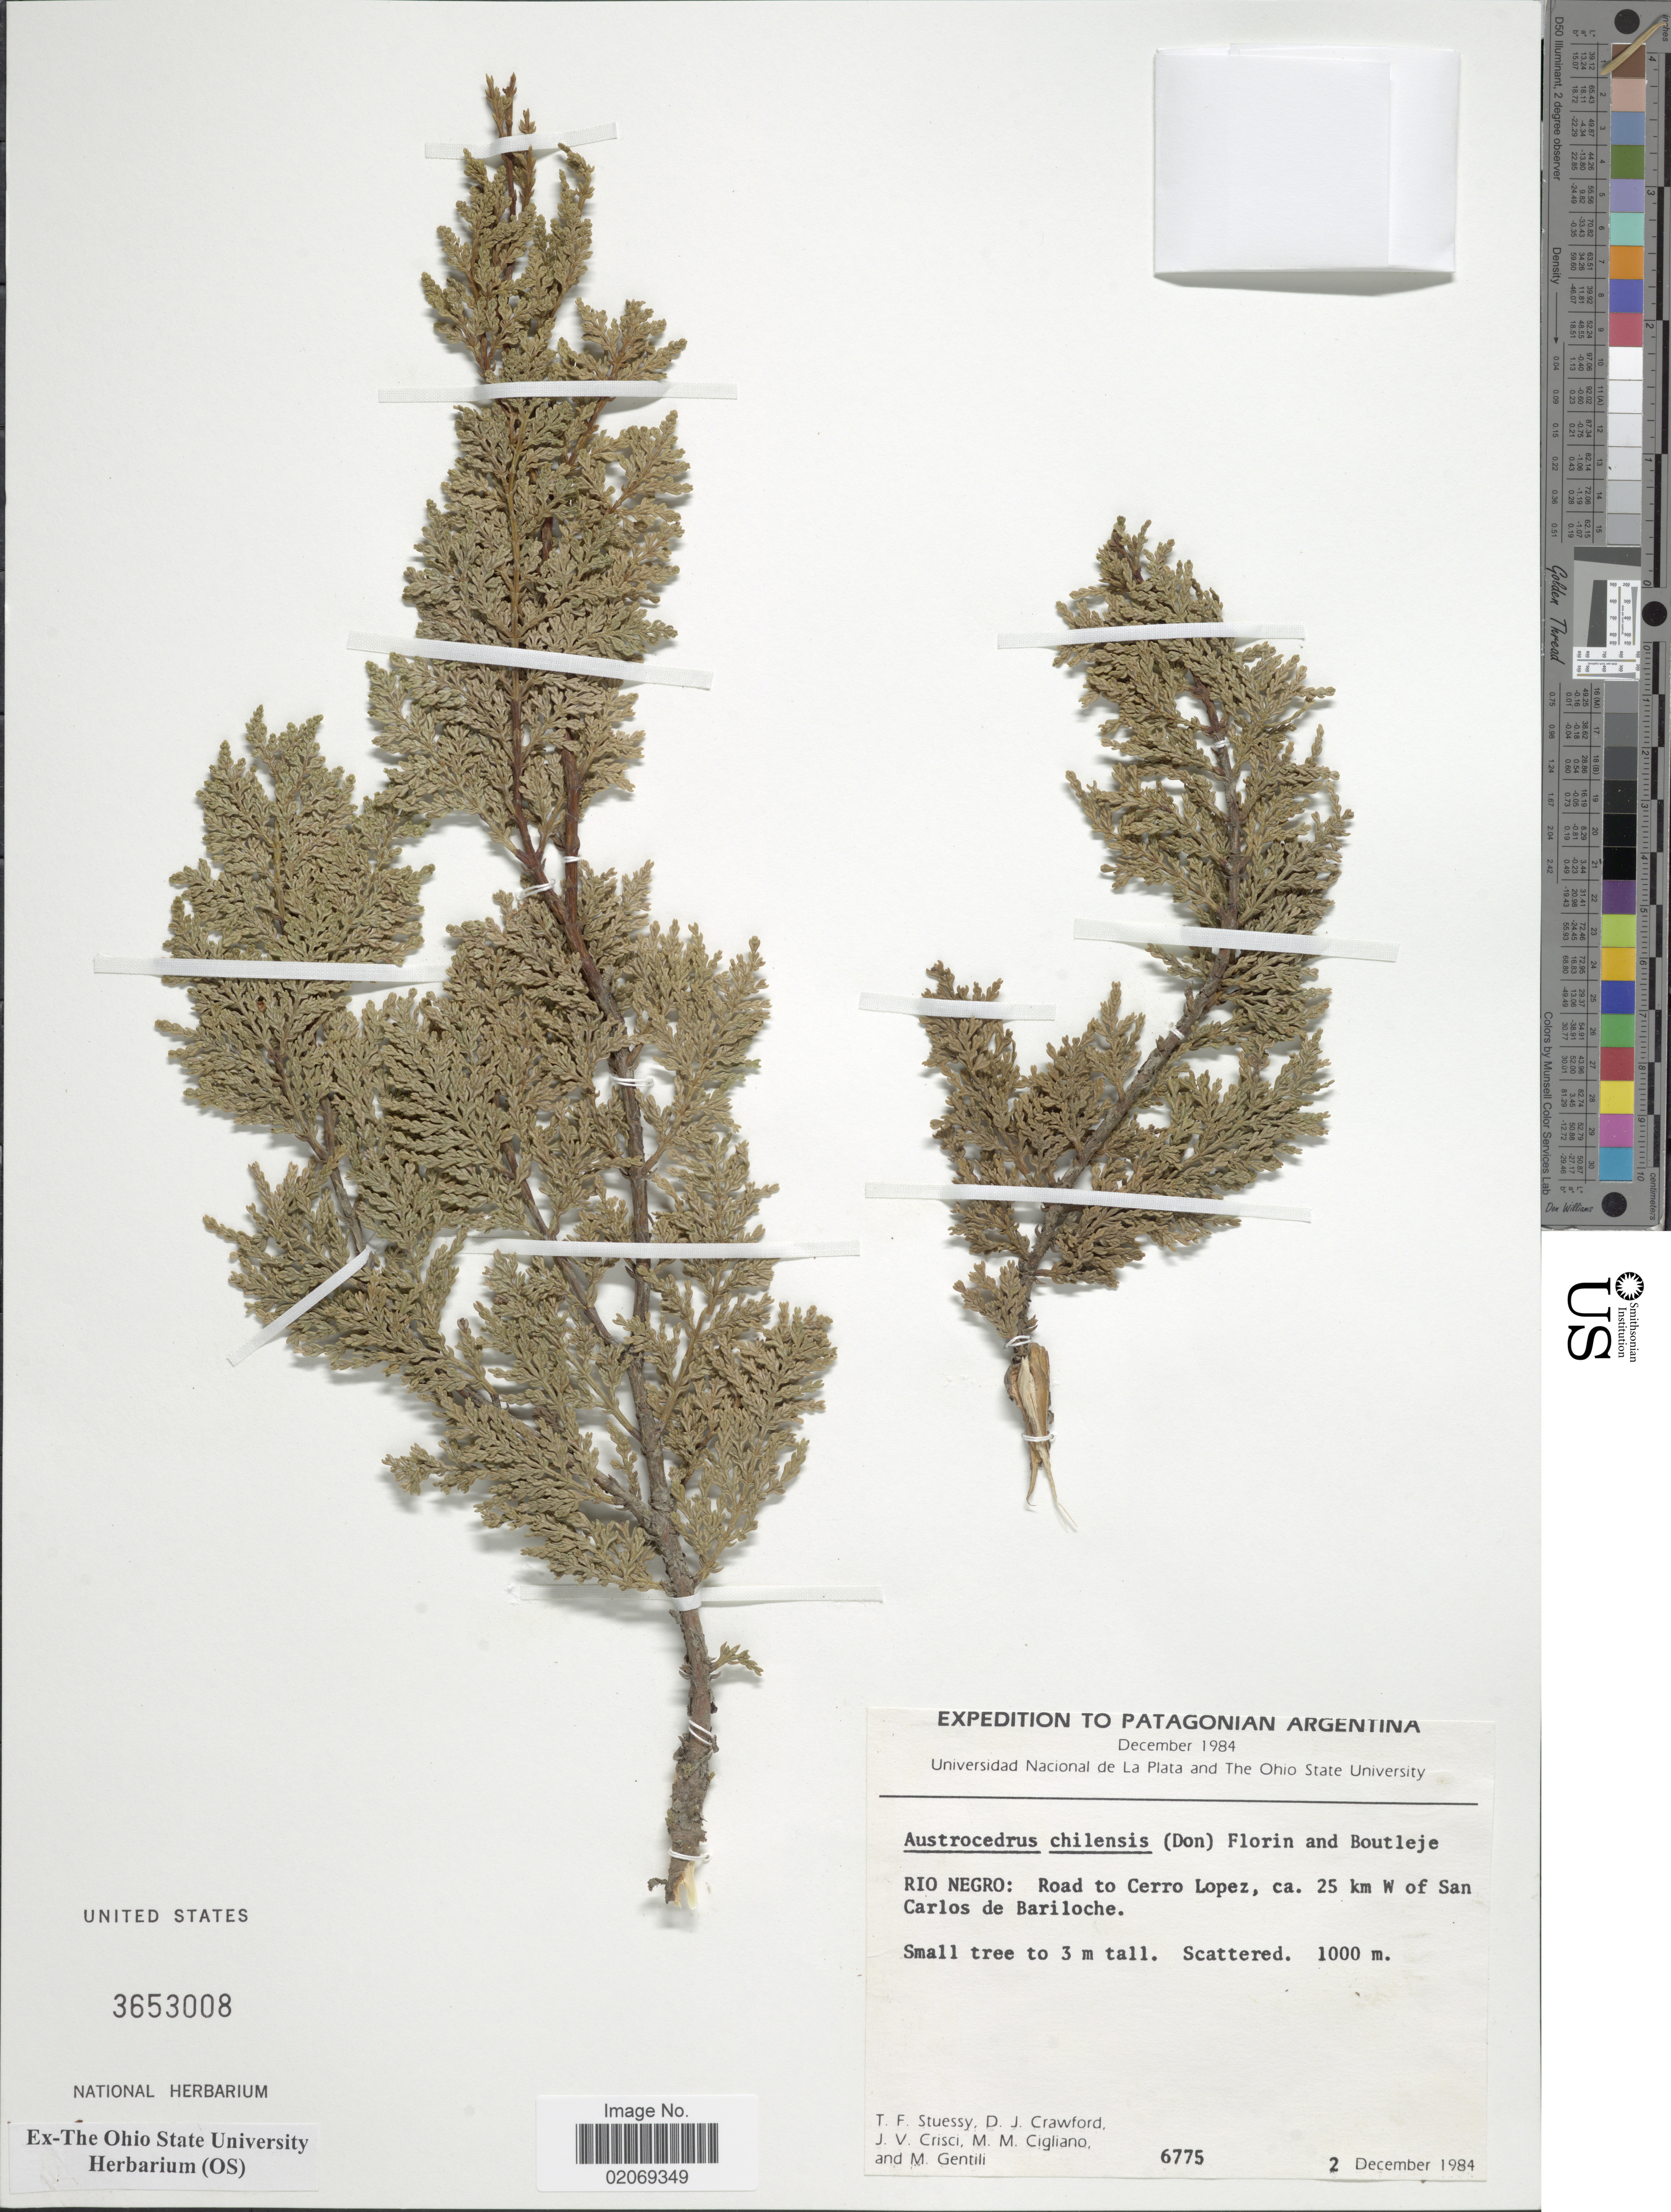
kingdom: Plantae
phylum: Tracheophyta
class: Pinopsida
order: Pinales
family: Cupressaceae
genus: Libocedrus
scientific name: Libocedrus chilensis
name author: (D. Don) Endl.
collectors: T. Steussy, D. Crawford, J. Crisci, M. Cigliano & M. Gentili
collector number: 6775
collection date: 1984-12-02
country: Argentina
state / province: Rio Negro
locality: Patagonia Argentina, Road to Cerro Lopez, ca 25 km W of San Carlos de Bariloche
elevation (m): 1000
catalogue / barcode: US 3653008